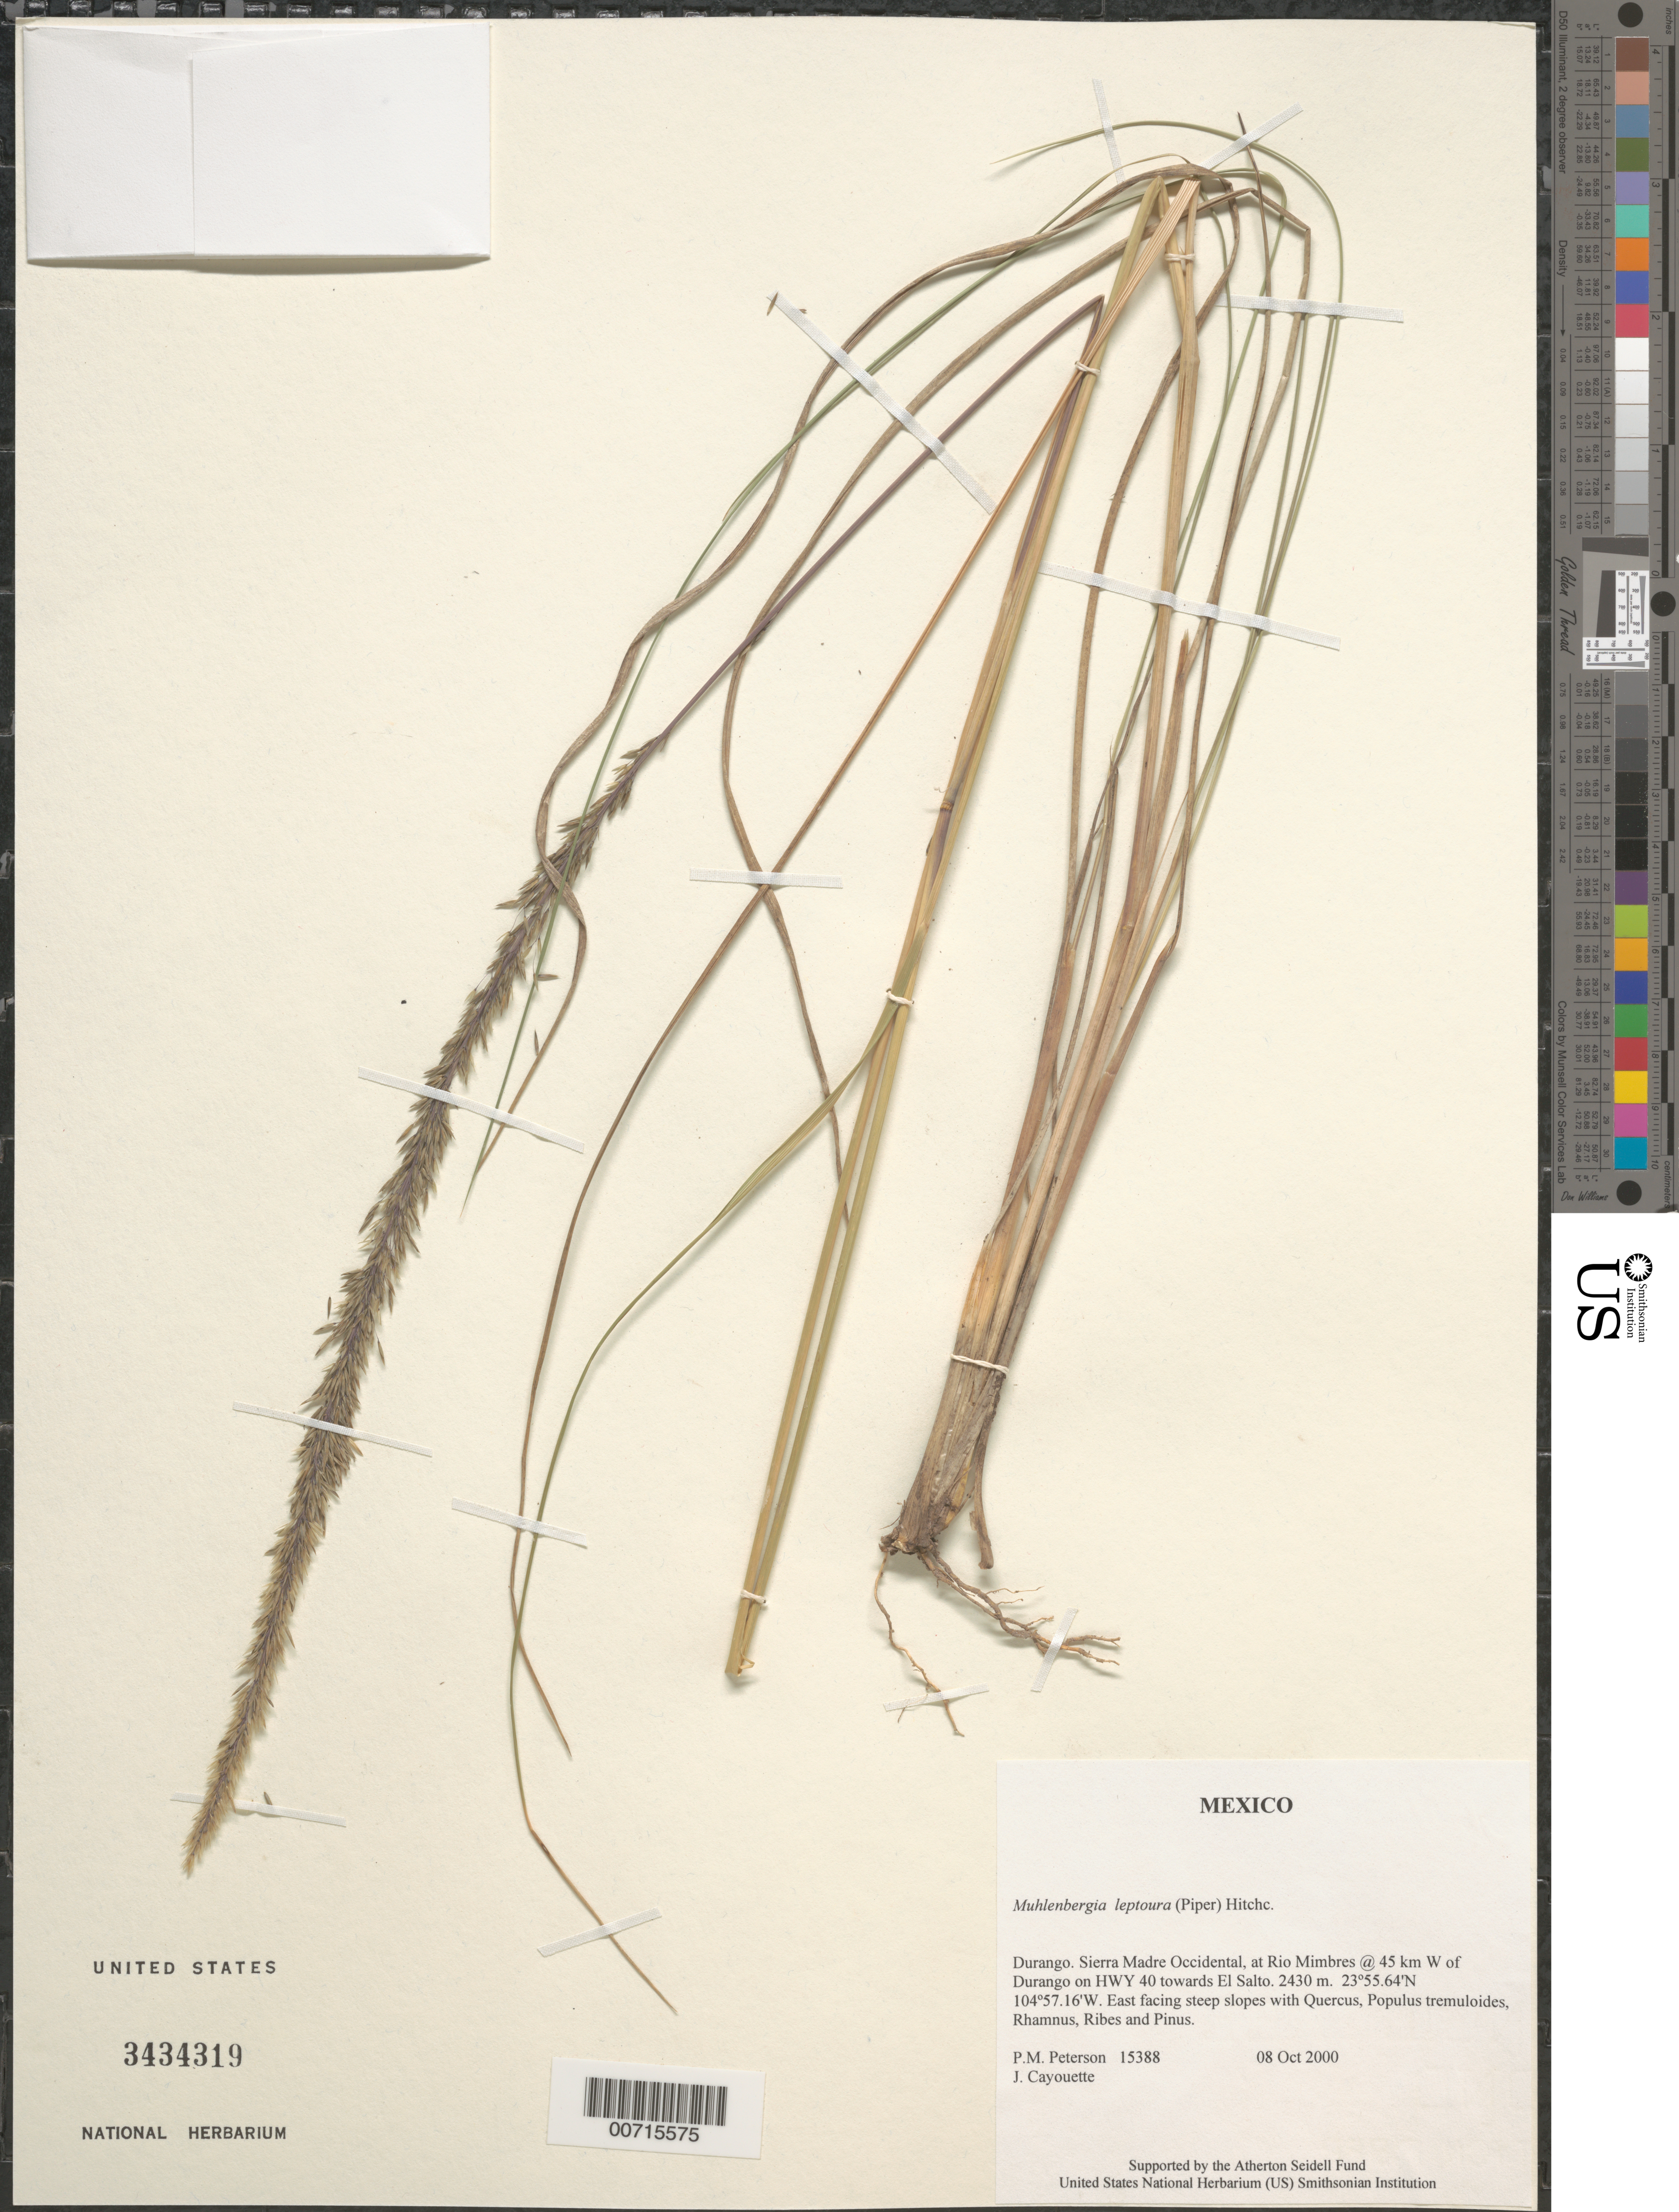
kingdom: Plantae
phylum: Tracheophyta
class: Liliopsida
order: Poales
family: Poaceae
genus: Muhlenbergia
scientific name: Muhlenbergia leptoura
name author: (Piper) Hitchc.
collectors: P. M. Peterson & J. Cayouette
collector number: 15388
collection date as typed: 08 Oct 2000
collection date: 2000-10-08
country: Mexico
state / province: Durango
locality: Sierra Madre Occidental, at Rio Mimbres @ 45 km W of Durango on HWY 40 towards El Salto.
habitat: East facing steep slopes with Quercus, Populus tremuloides, Rhamnus, Ribes and Pinus.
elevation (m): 2430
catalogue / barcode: US 3434319